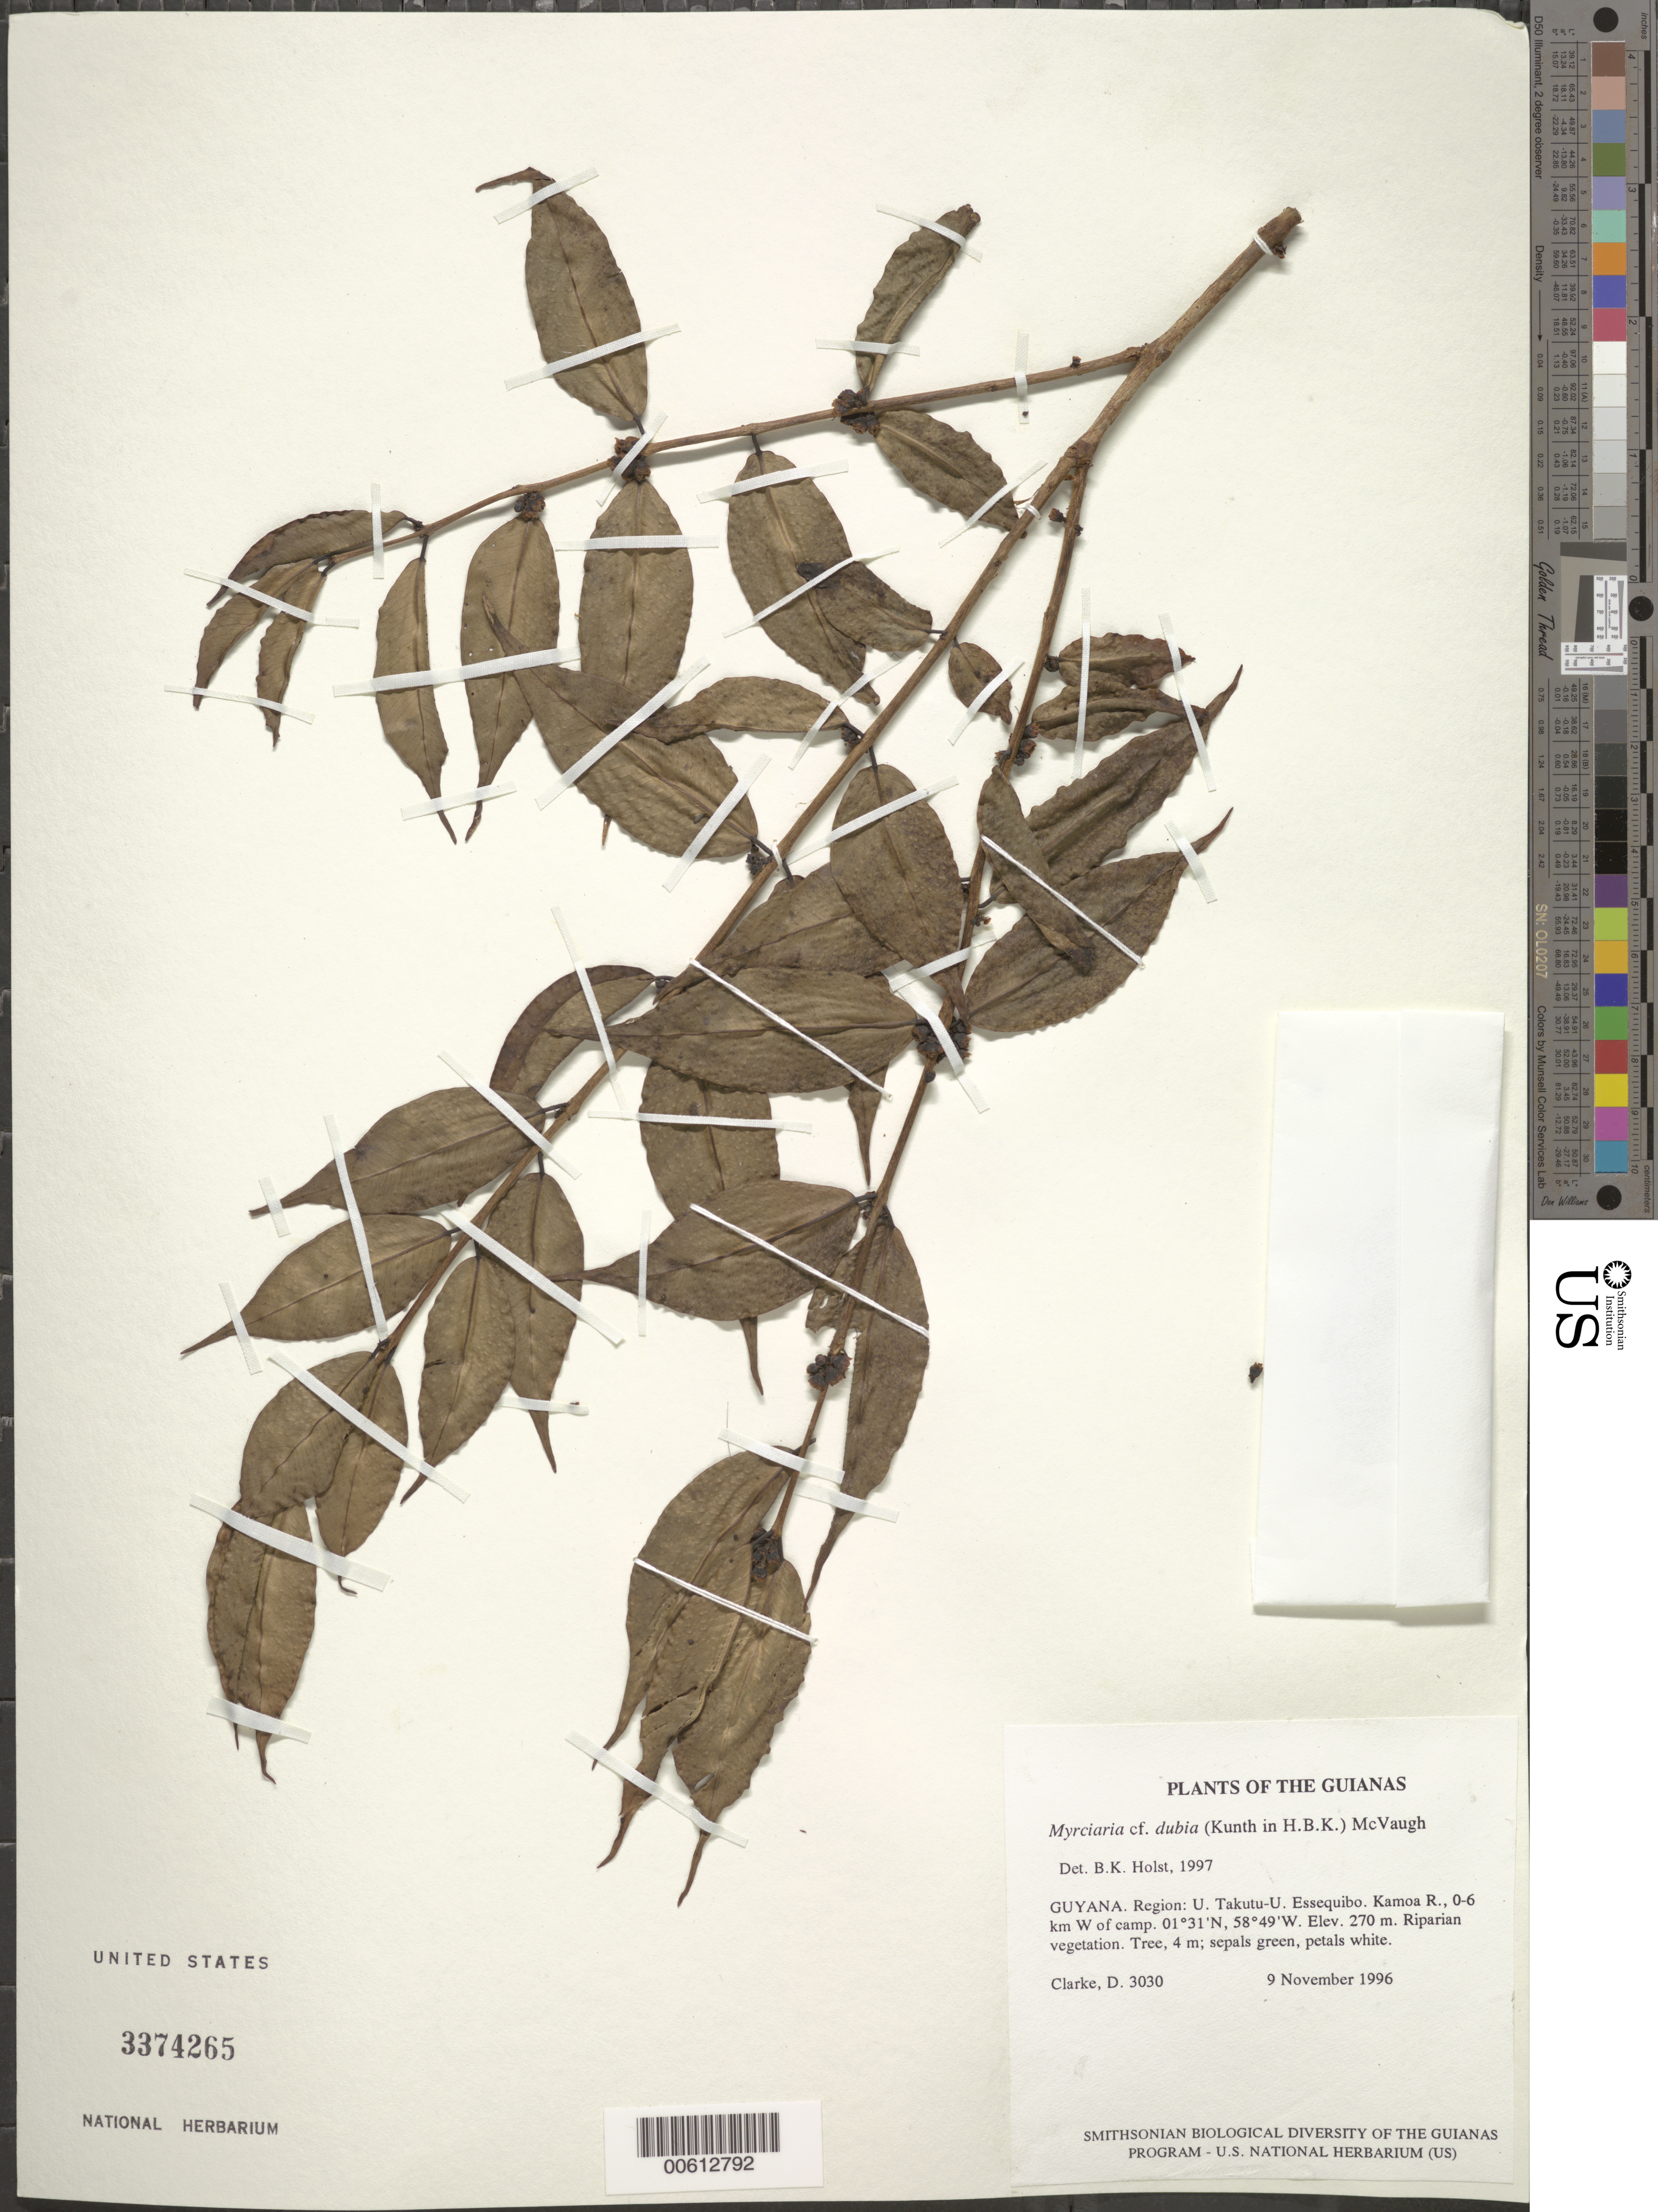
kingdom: Plantae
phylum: Tracheophyta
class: Magnoliopsida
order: Myrtales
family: Myrtaceae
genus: Myrciaria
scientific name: Myrciaria dubia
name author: (Kunth) McVaugh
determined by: Holst, Bruce K.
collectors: H. D. Clarke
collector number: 3030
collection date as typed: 9 November 1996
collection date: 1996-11-09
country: Guyana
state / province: U. Takutu-U. Essequibo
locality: Kamoa R., 0-6 km W of camp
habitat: Riparian vegetation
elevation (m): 270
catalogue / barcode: US 3374265